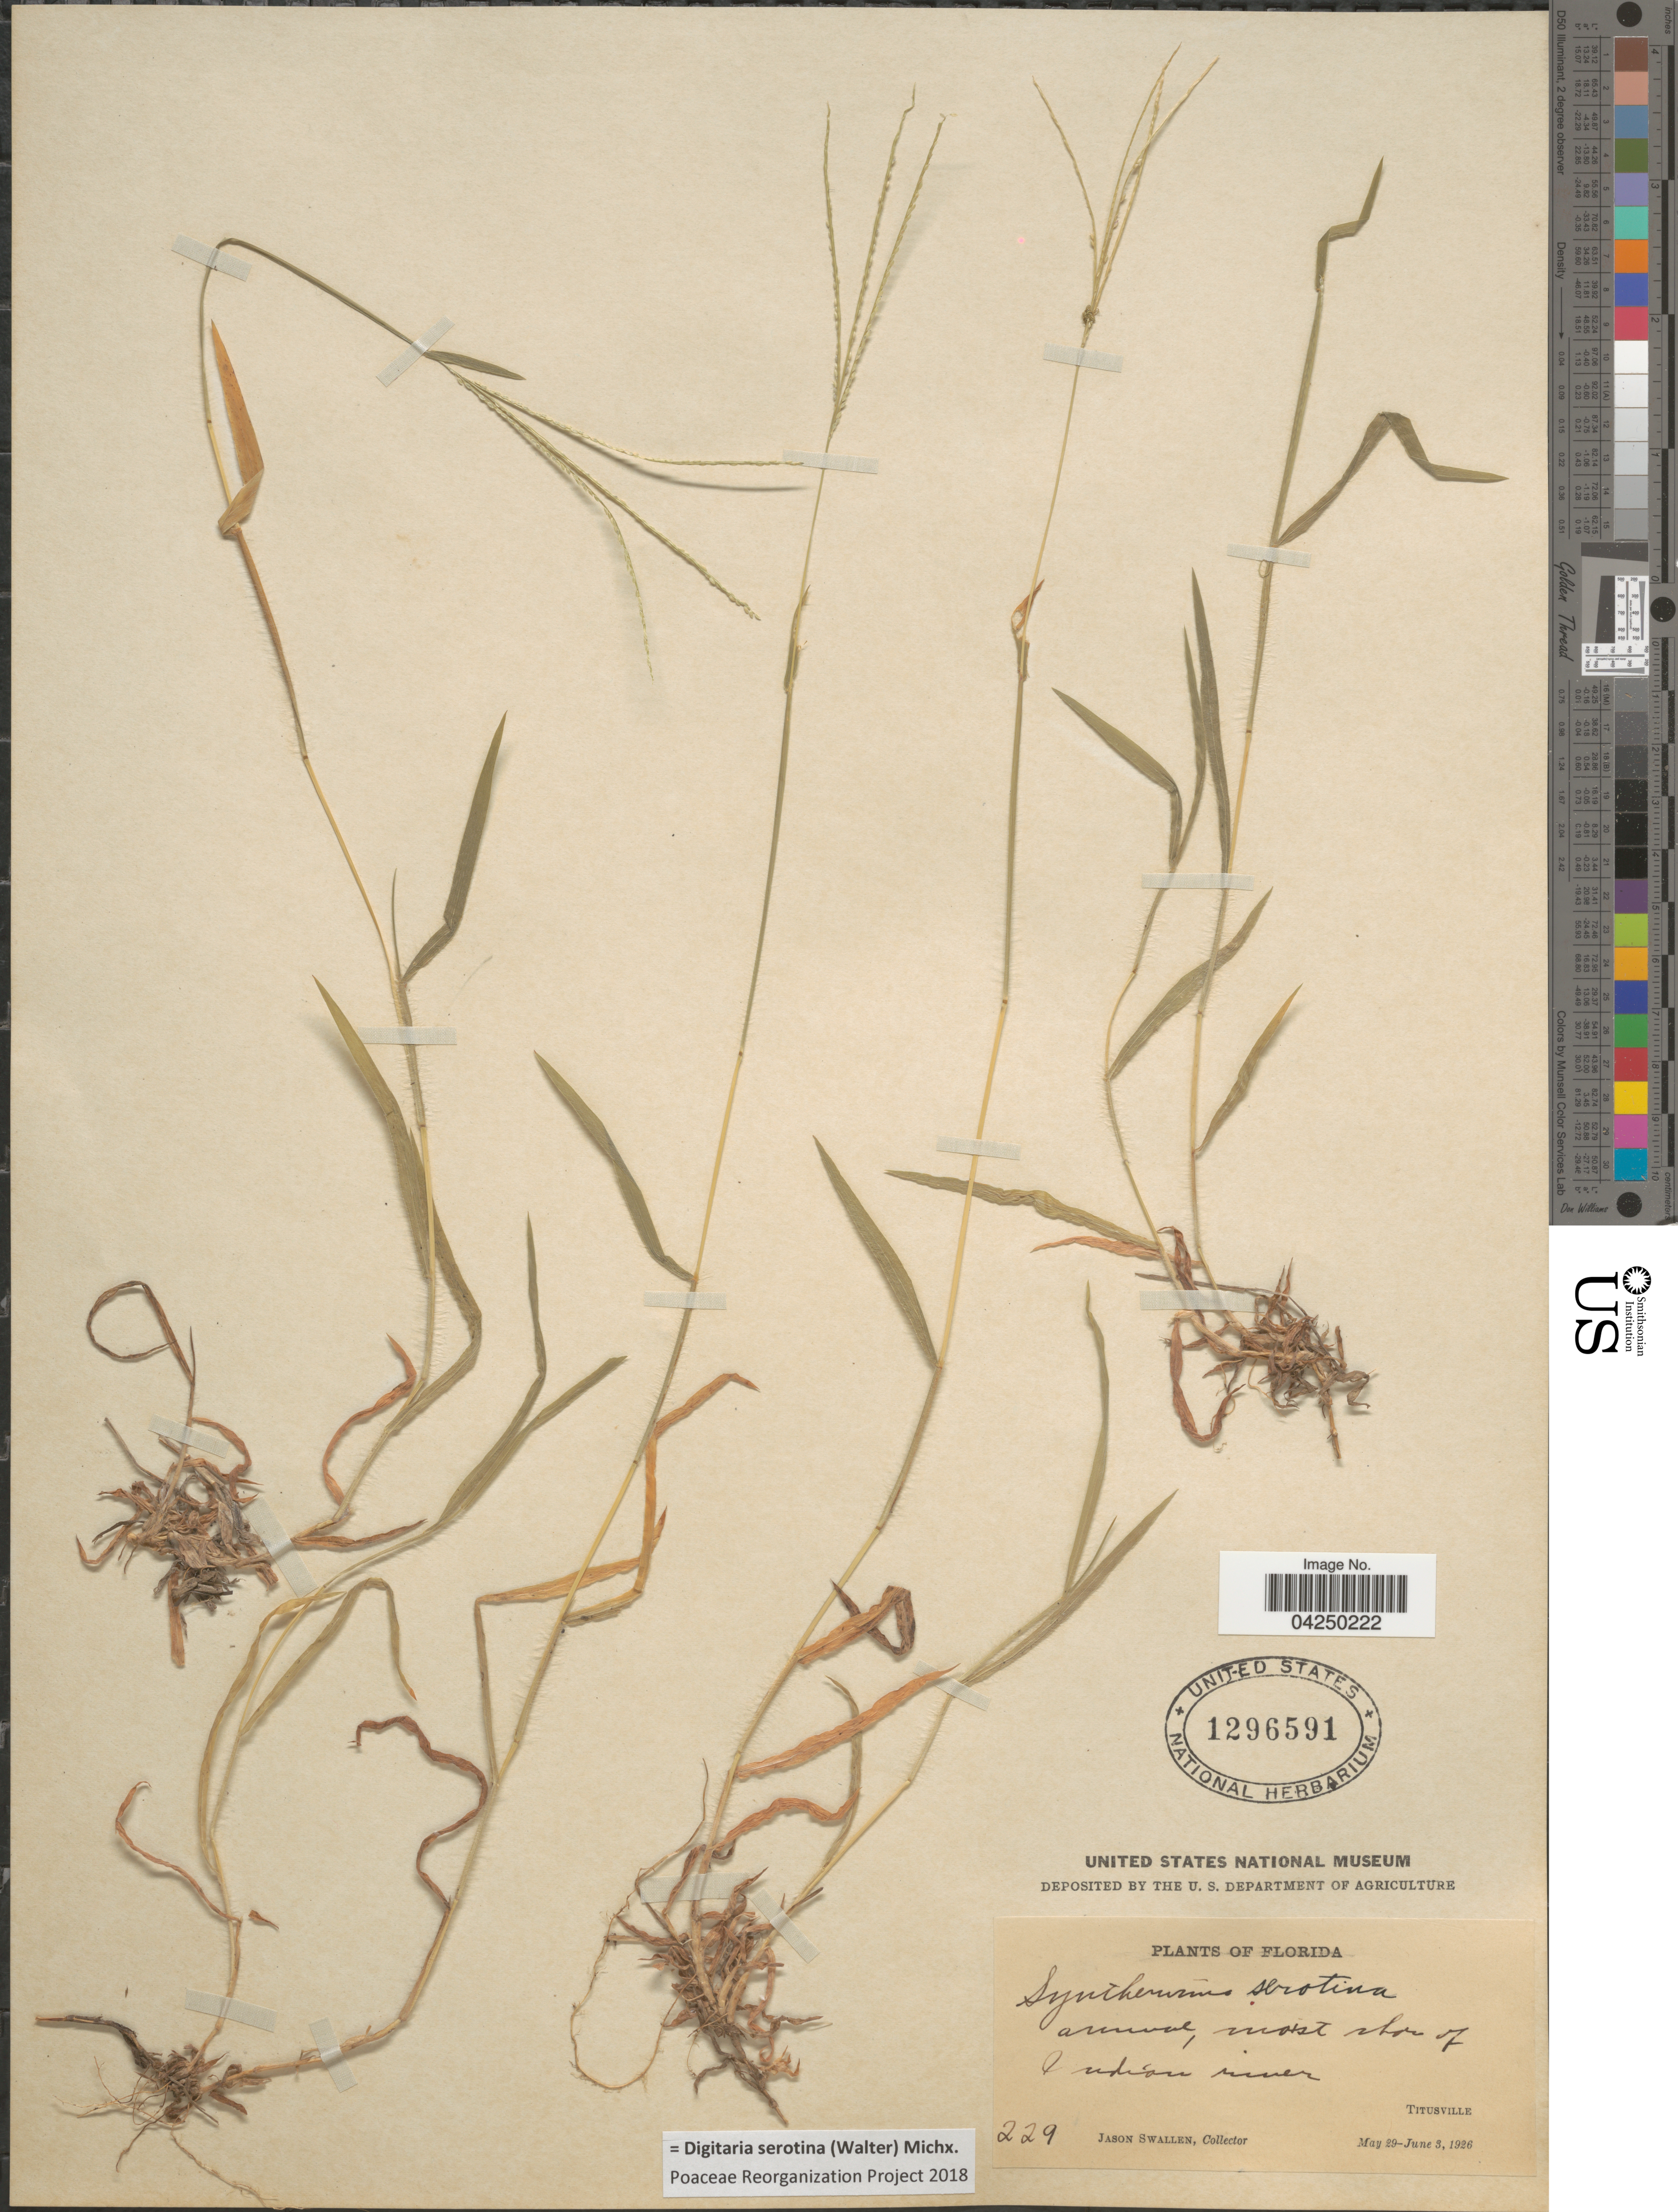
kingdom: Plantae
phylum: Tracheophyta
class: Liliopsida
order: Poales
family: Poaceae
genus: Digitaria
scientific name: Digitaria serotina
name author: (Walter) Michx.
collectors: J. R. Swallen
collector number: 229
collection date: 1926-05-29/1926-06-03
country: United States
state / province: Florida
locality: Annual, moist shore of Indian river. Titusville.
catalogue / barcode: US 1296591